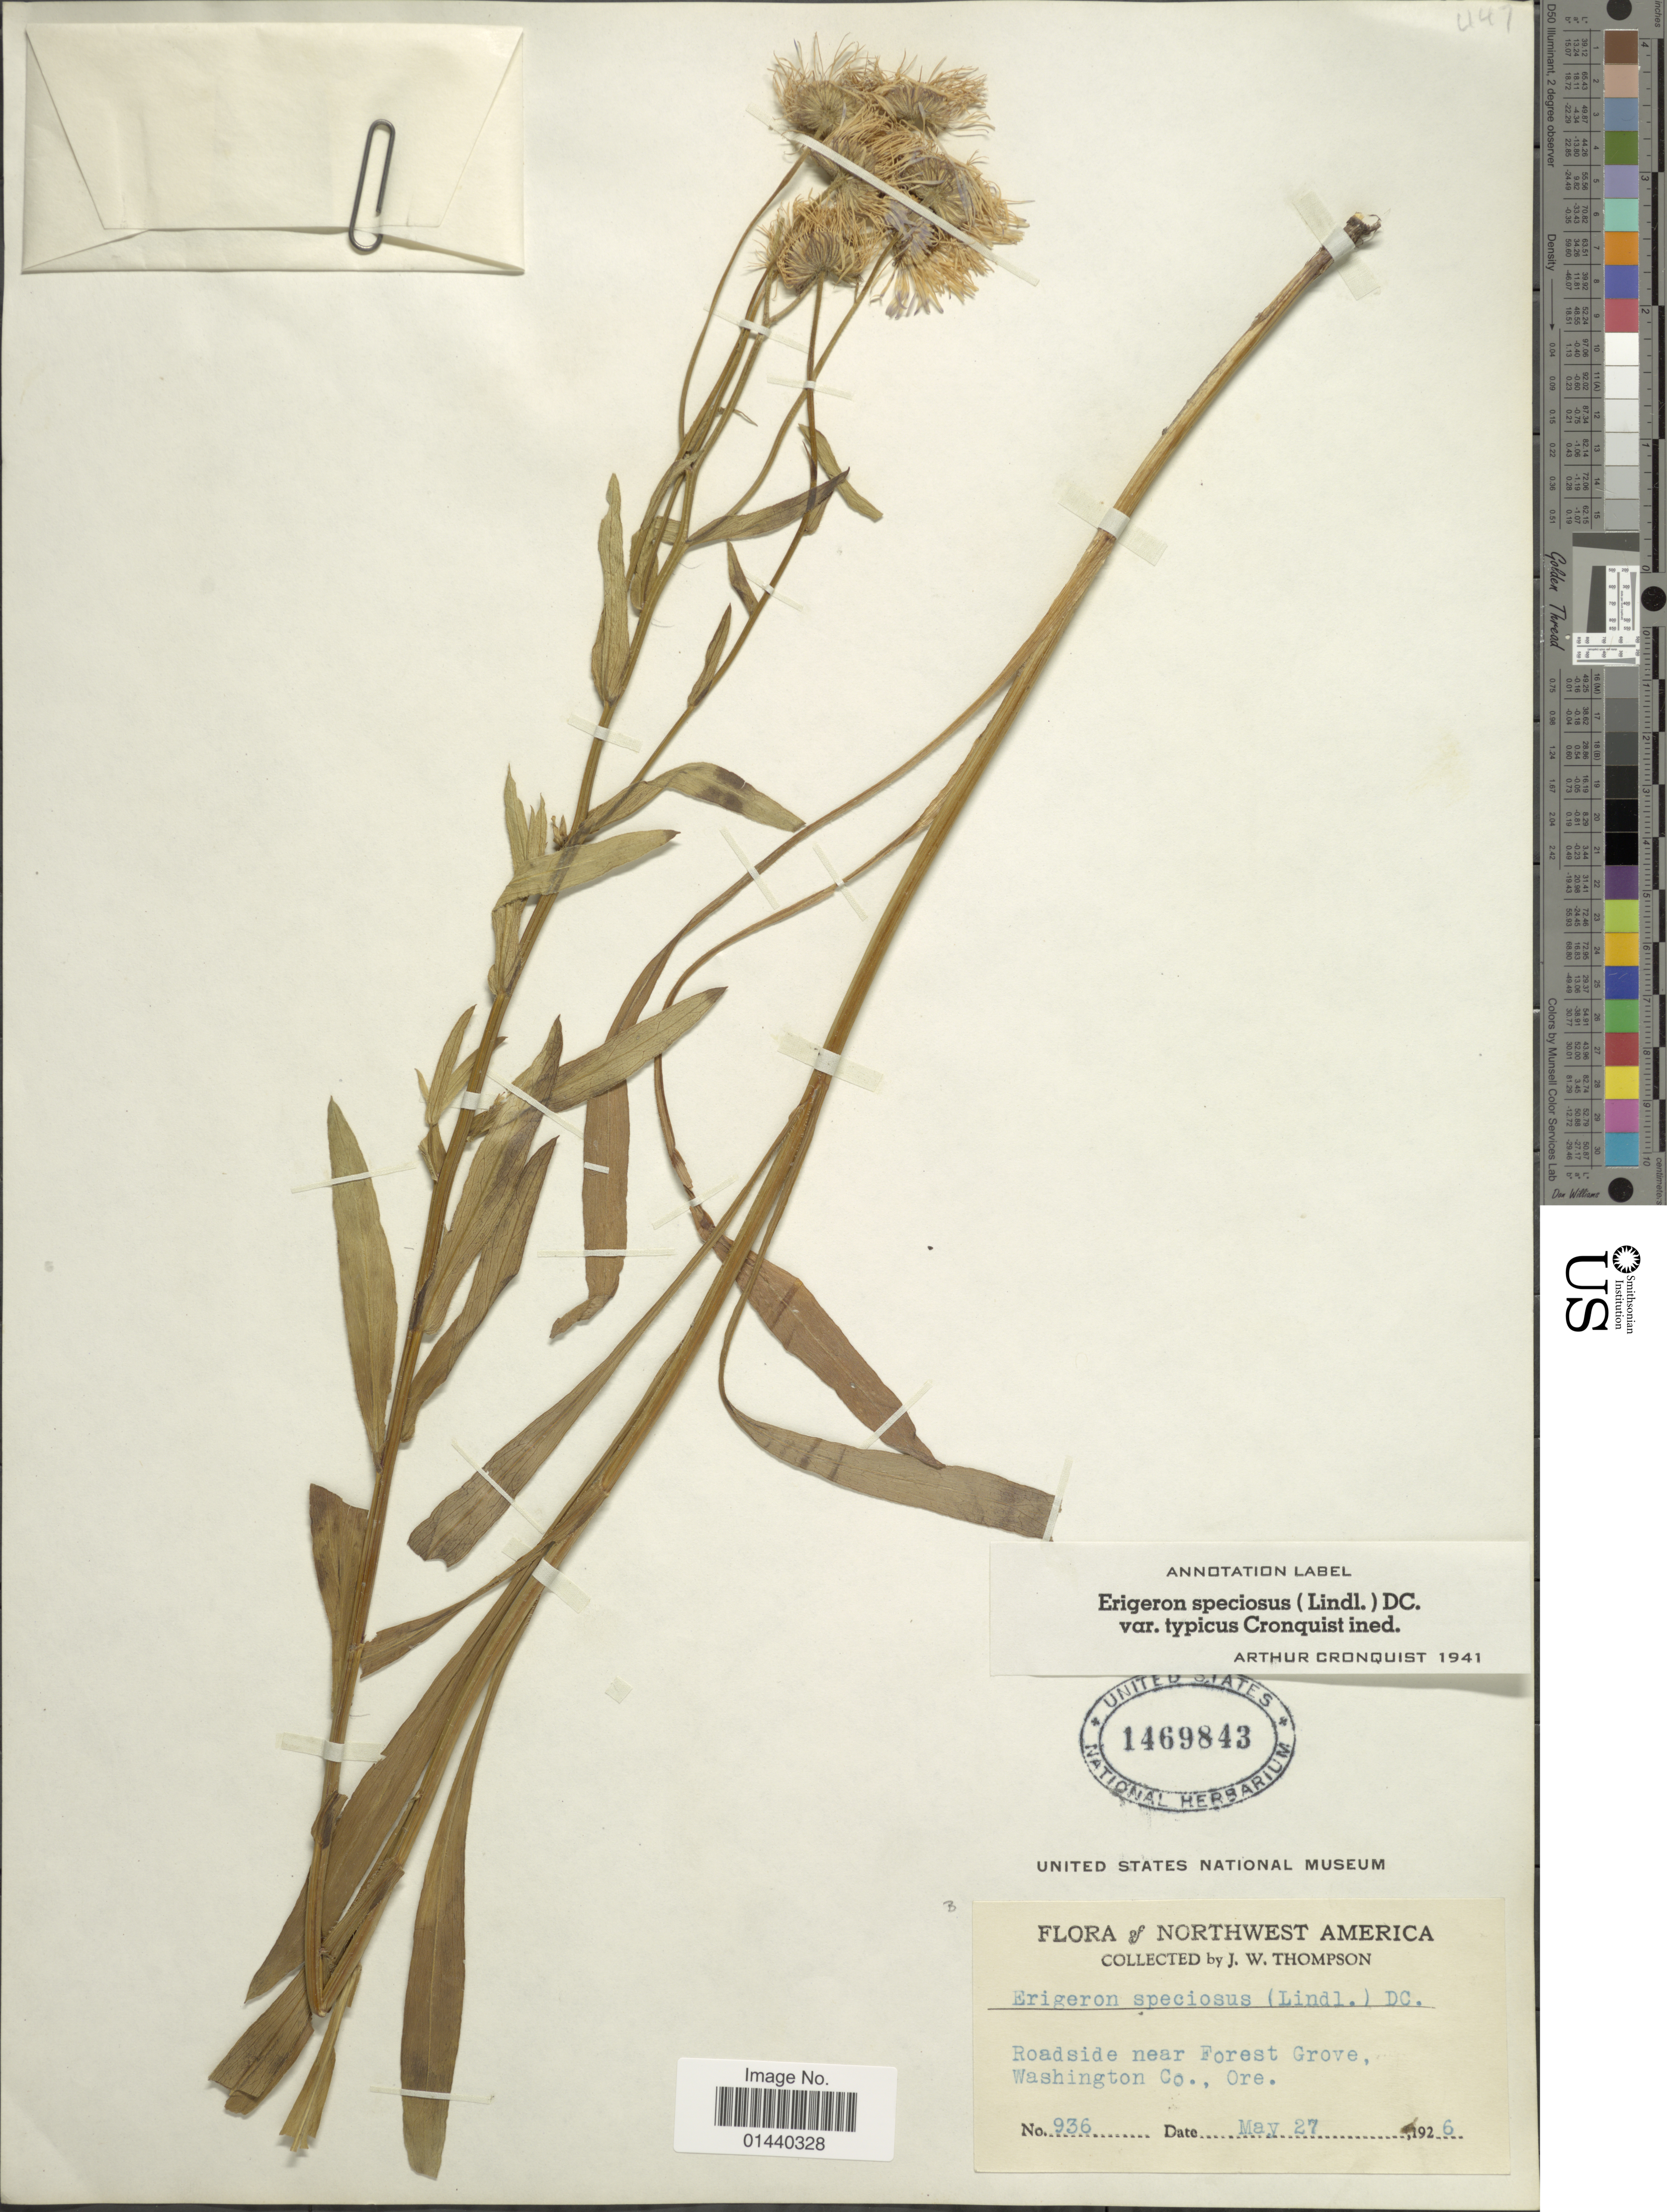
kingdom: Plantae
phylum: Tracheophyta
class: Magnoliopsida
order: Asterales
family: Asteraceae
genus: Erigeron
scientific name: Erigeron speciosus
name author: (Lindl.) DC.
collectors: J. W. Thompson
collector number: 936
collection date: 1926-05-27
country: United States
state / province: Oregon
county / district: Washington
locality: Northwest America. Roadside near Forest Grove, Washington Co.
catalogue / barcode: US 1469843